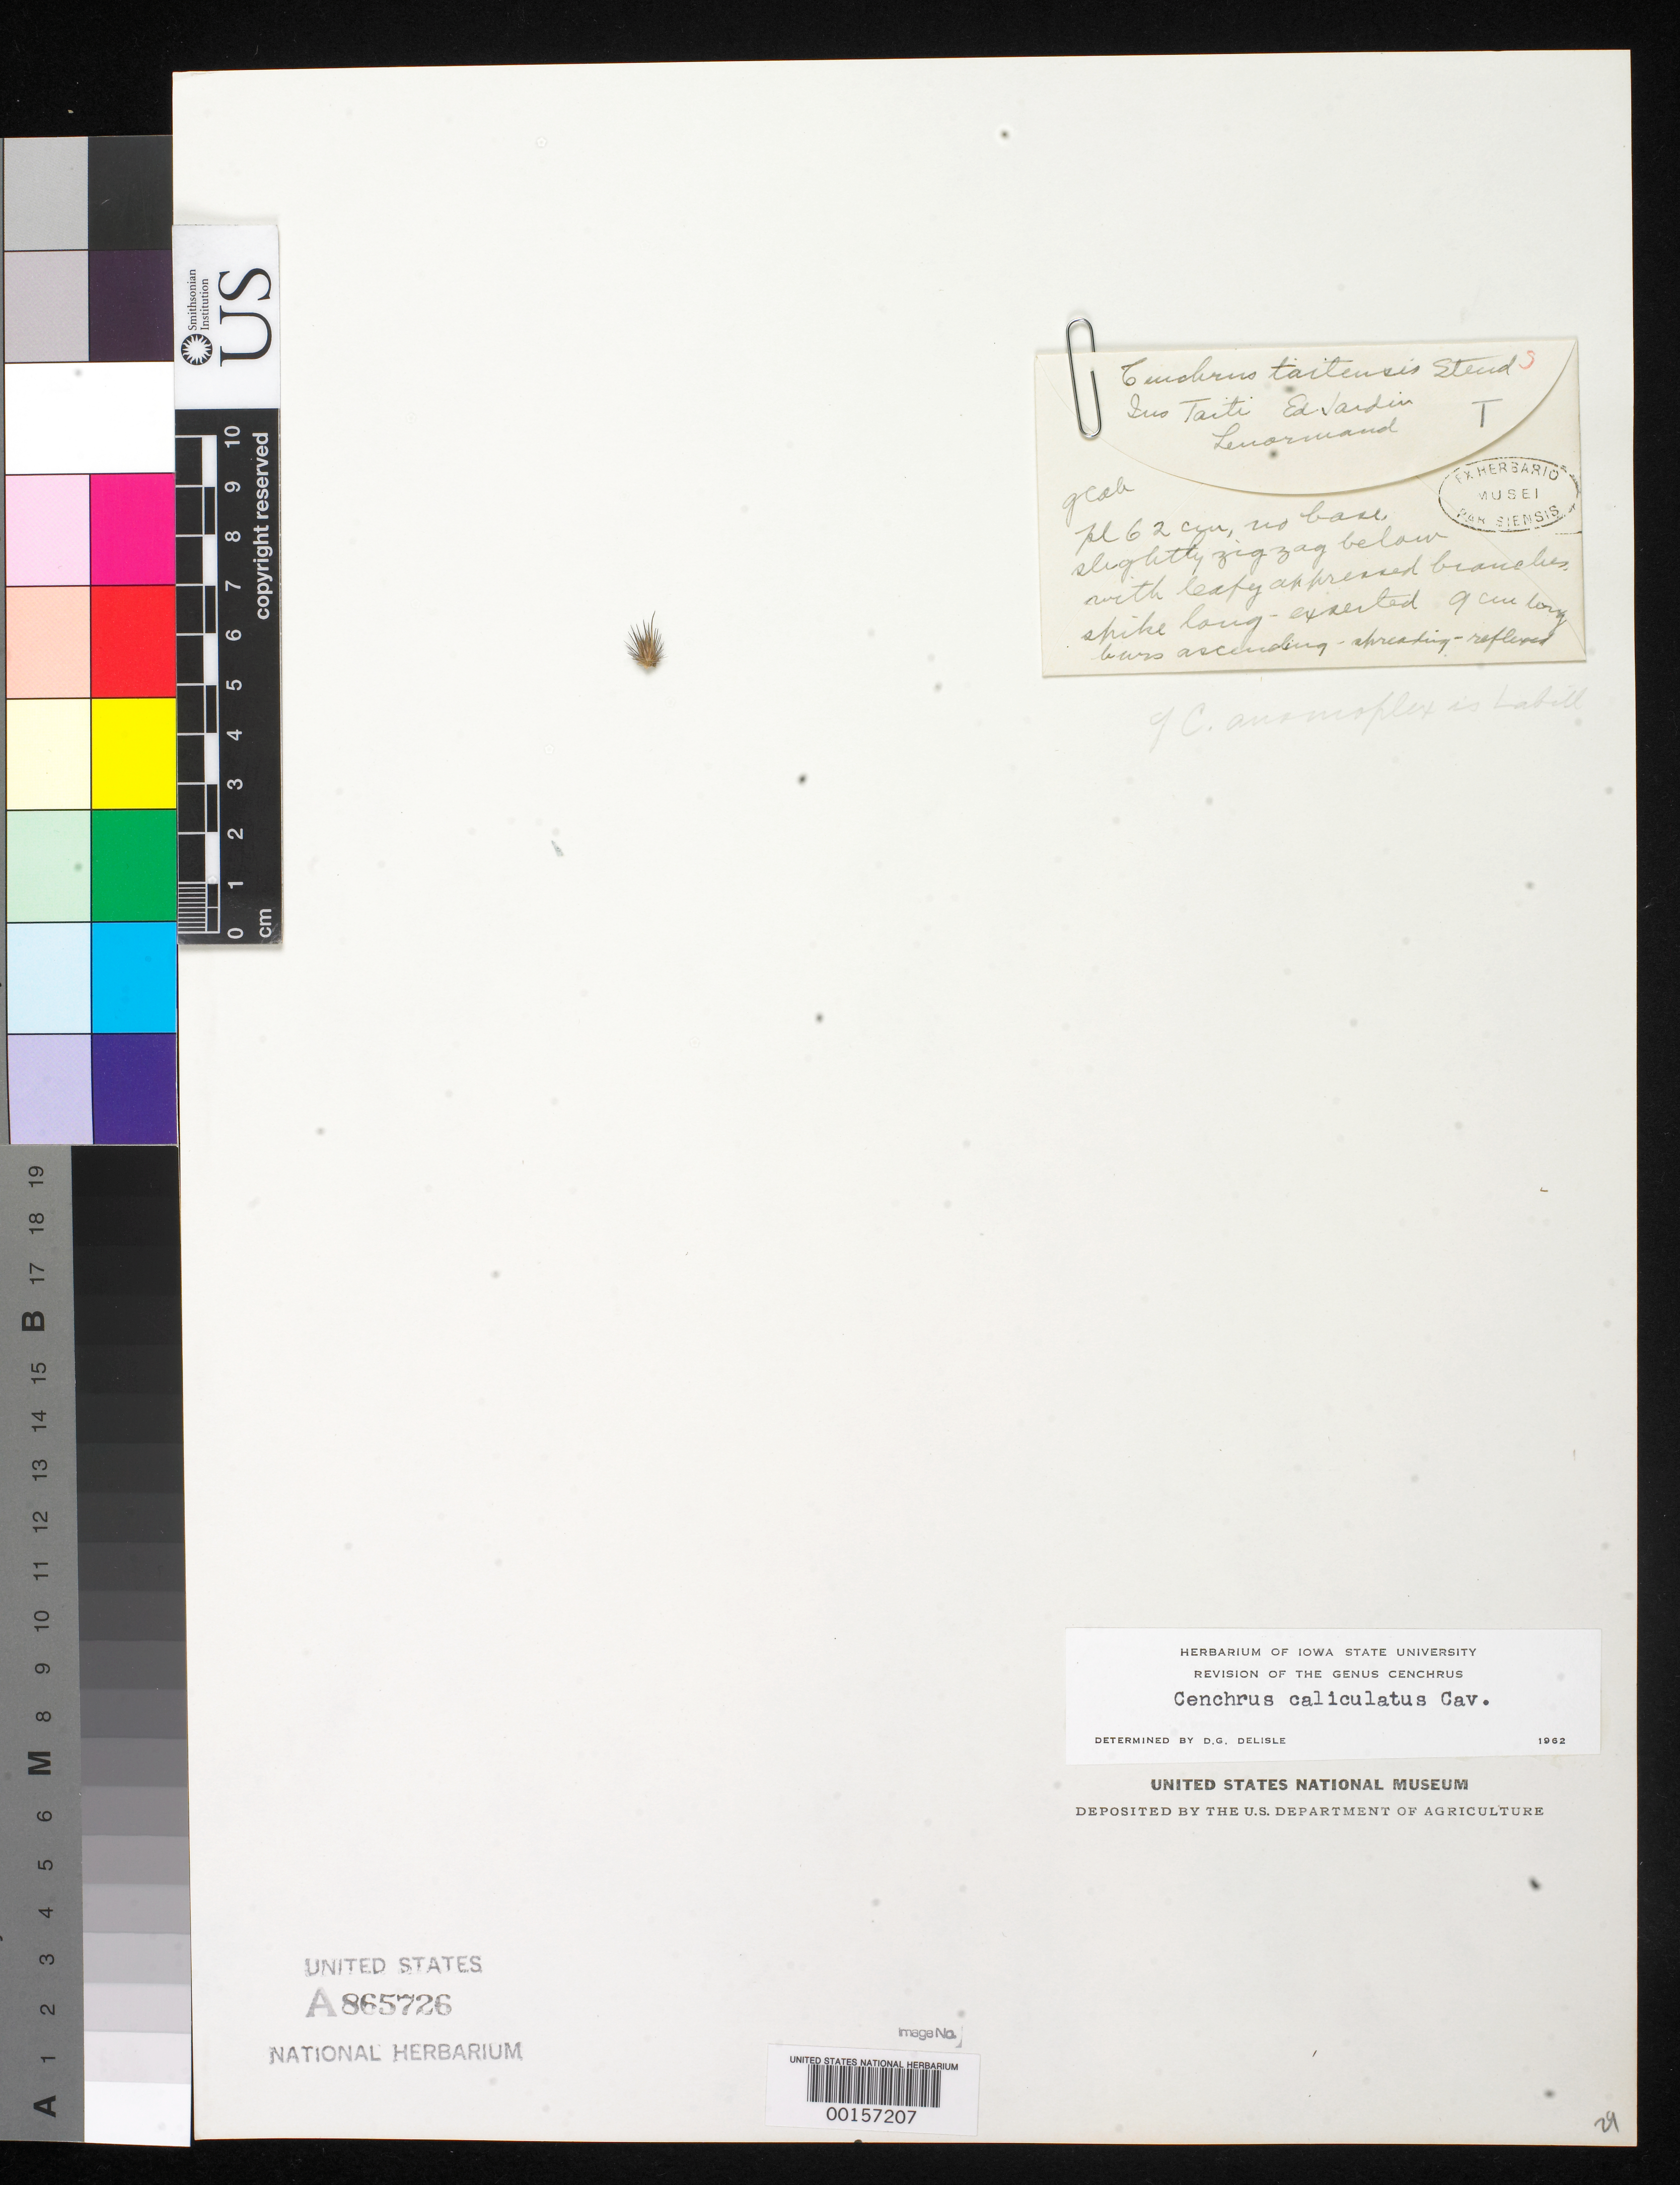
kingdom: Plantae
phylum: Tracheophyta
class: Liliopsida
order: Poales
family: Poaceae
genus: Cenchrus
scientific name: Cenchrus taitensis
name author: Steud.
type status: Type Fragment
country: French Polynesia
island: Tahiti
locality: Taiti. [Society Is.]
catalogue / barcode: US 865726A